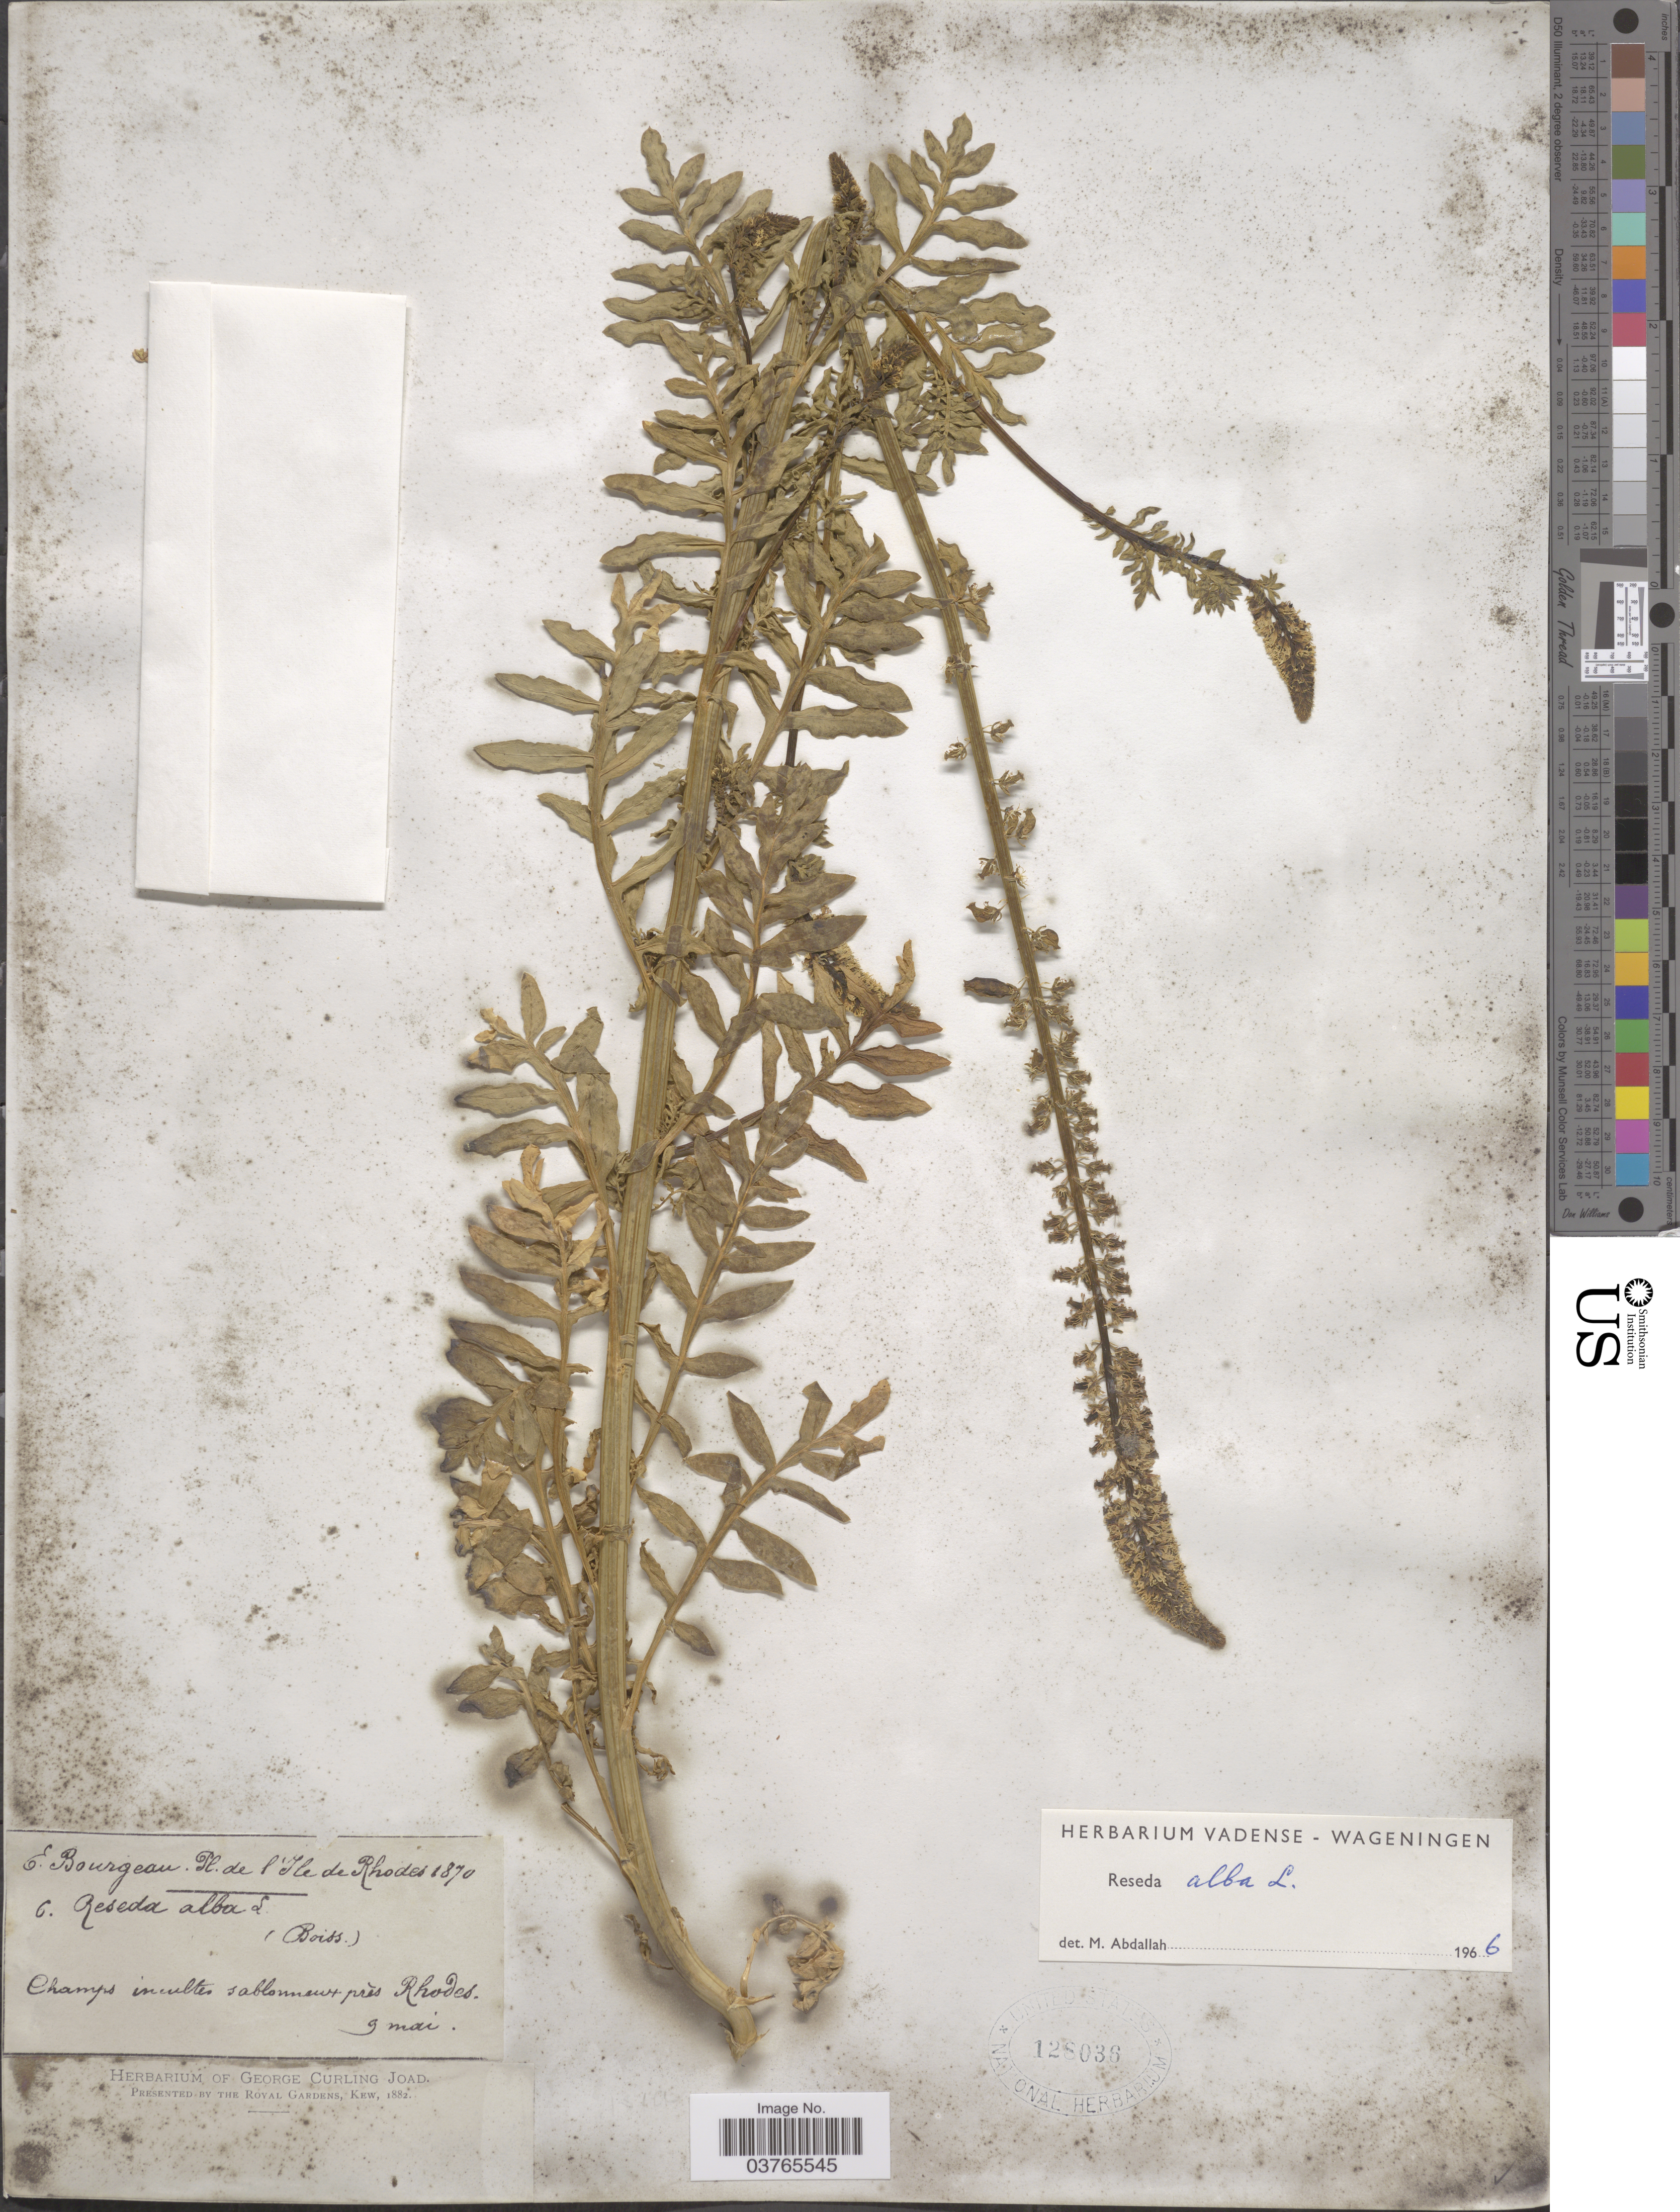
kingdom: Plantae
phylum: Tracheophyta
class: Magnoliopsida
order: Brassicales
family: Resedaceae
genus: Reseda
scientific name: Reseda alba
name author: L.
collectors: E. Bourgeau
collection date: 1870-05-09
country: Greece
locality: Ile de Rhodes. Champs incultes sablonneux pres Rhodes.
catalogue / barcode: US 128036